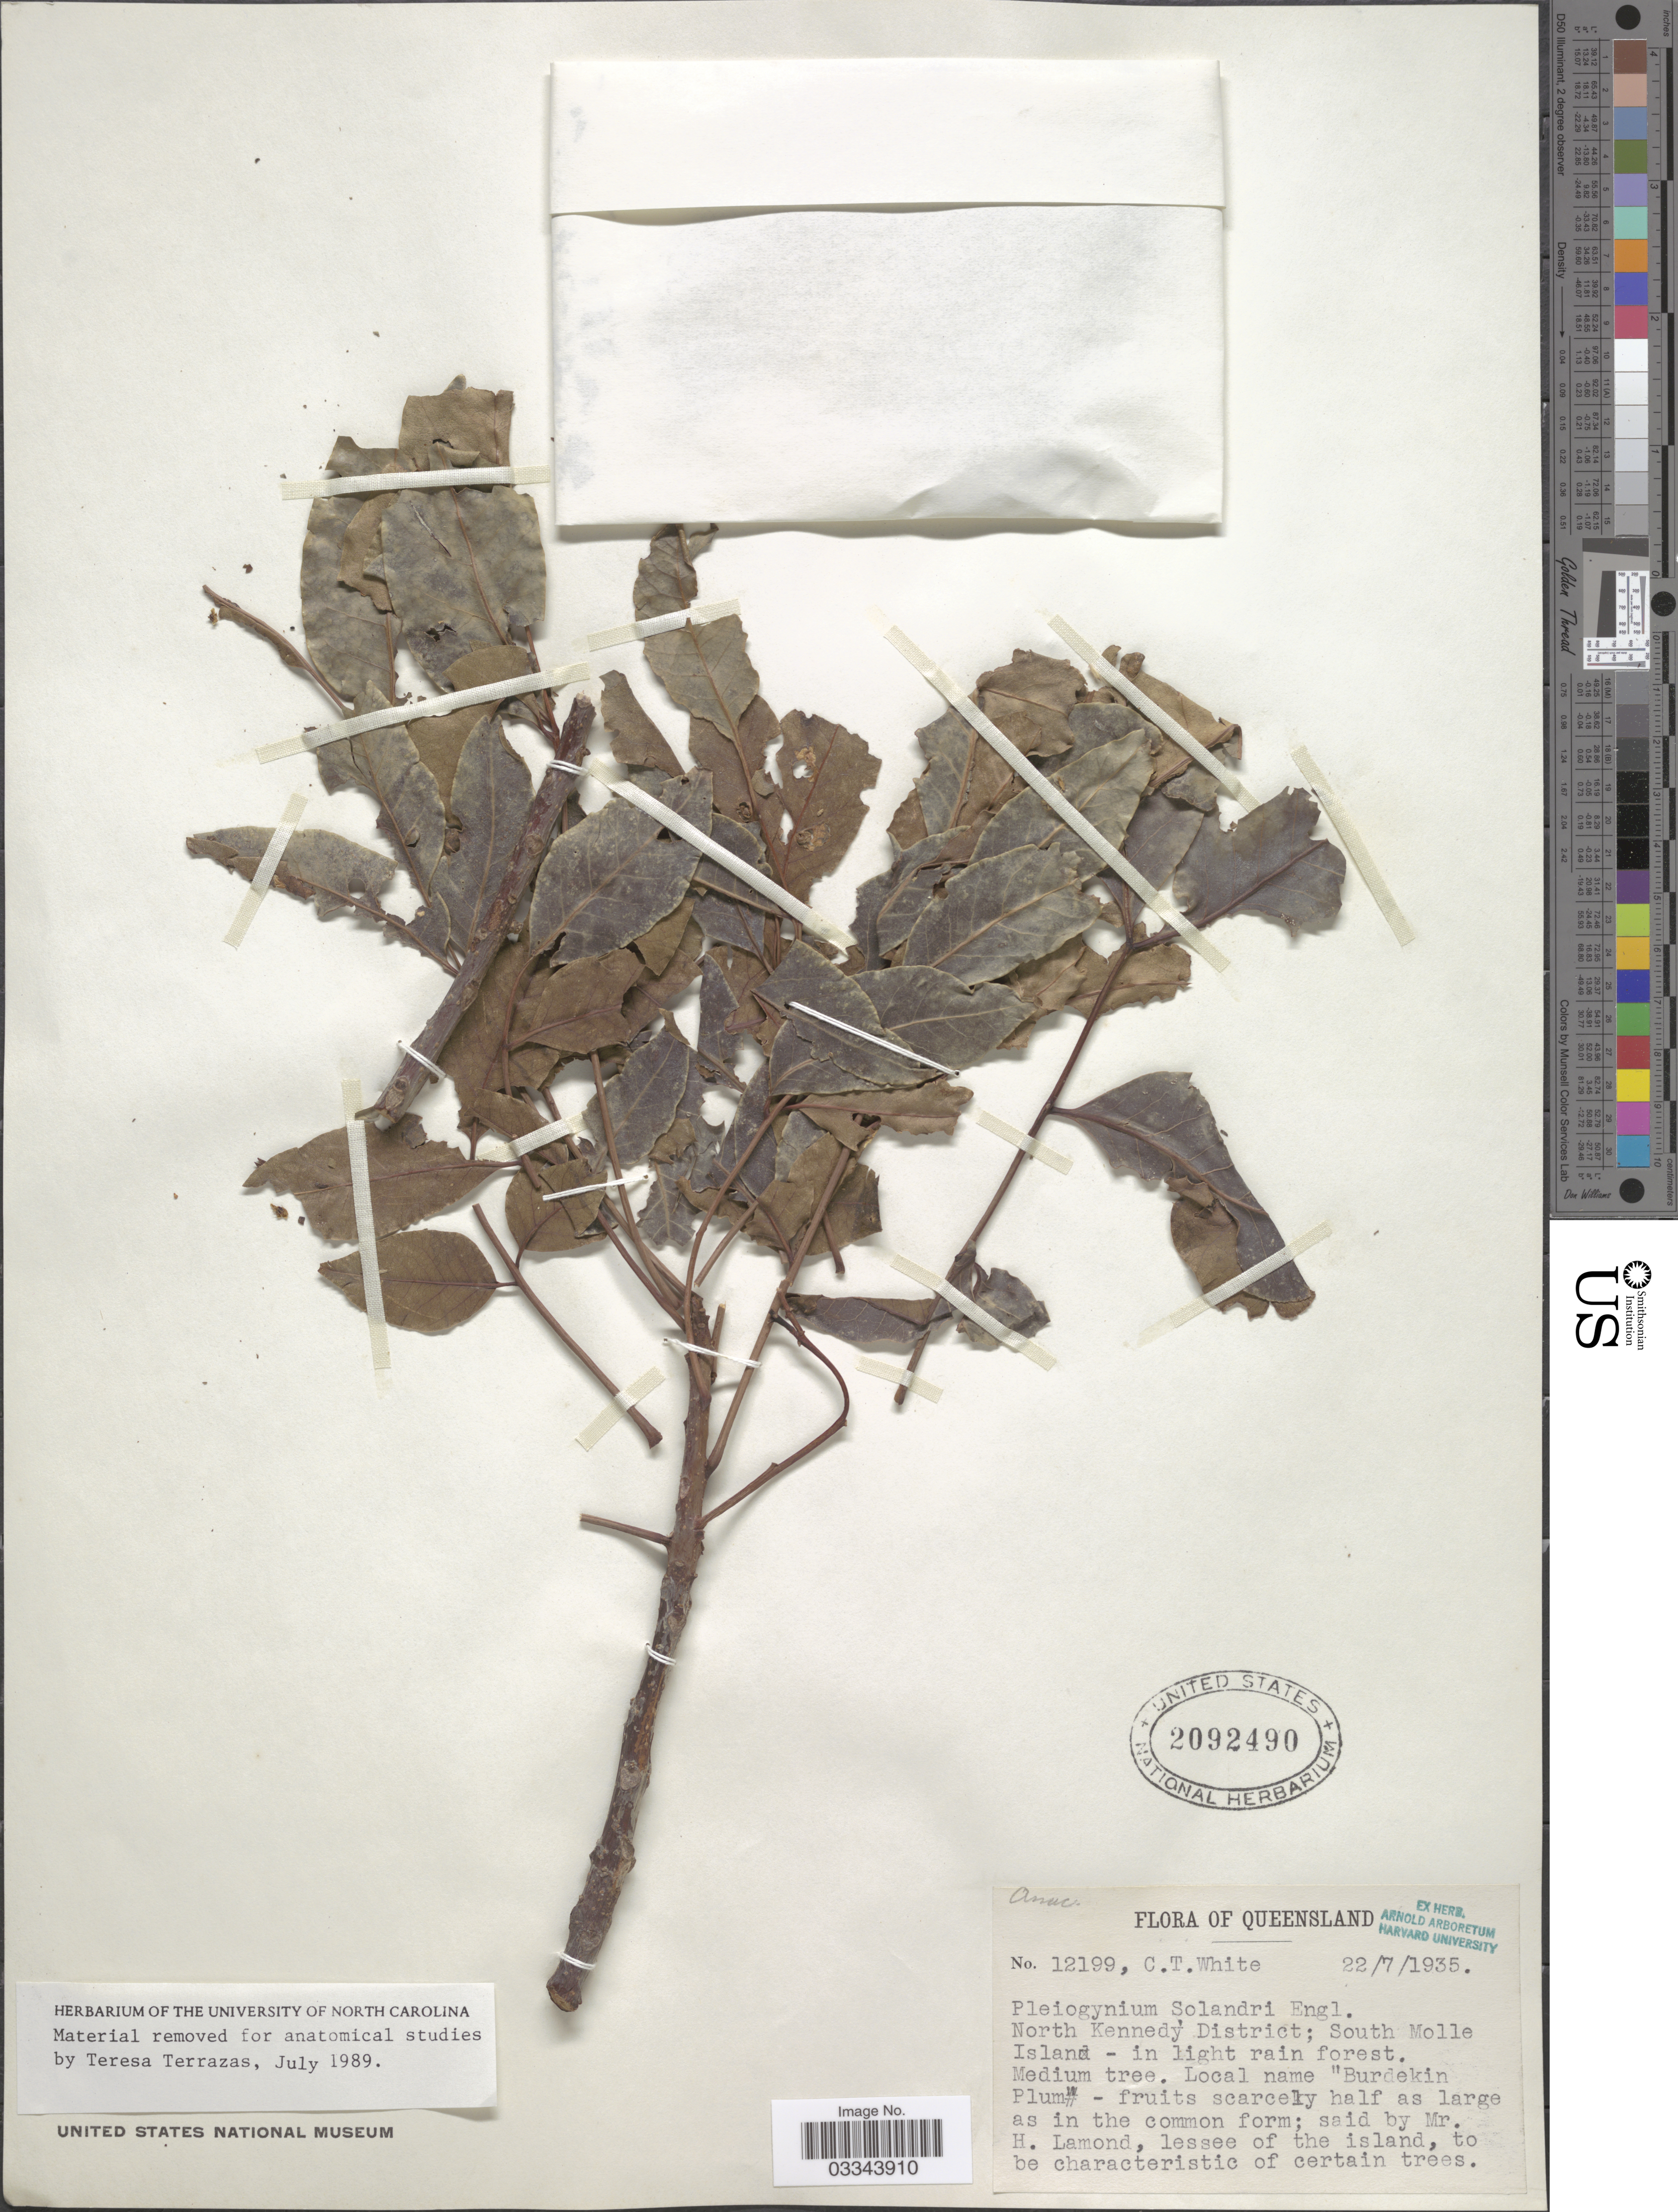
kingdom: Plantae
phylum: Tracheophyta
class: Magnoliopsida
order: Sapindales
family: Anacardiaceae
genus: Pleiogynium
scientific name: Pleiogynium timoriense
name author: (A. DC.) Leenh.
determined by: Mitchell, J. D.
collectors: C. T. White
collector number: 12199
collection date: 1935-07-22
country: Australia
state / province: Queensland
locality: North Kennedy District; South Molle Island.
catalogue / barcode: US 2092490